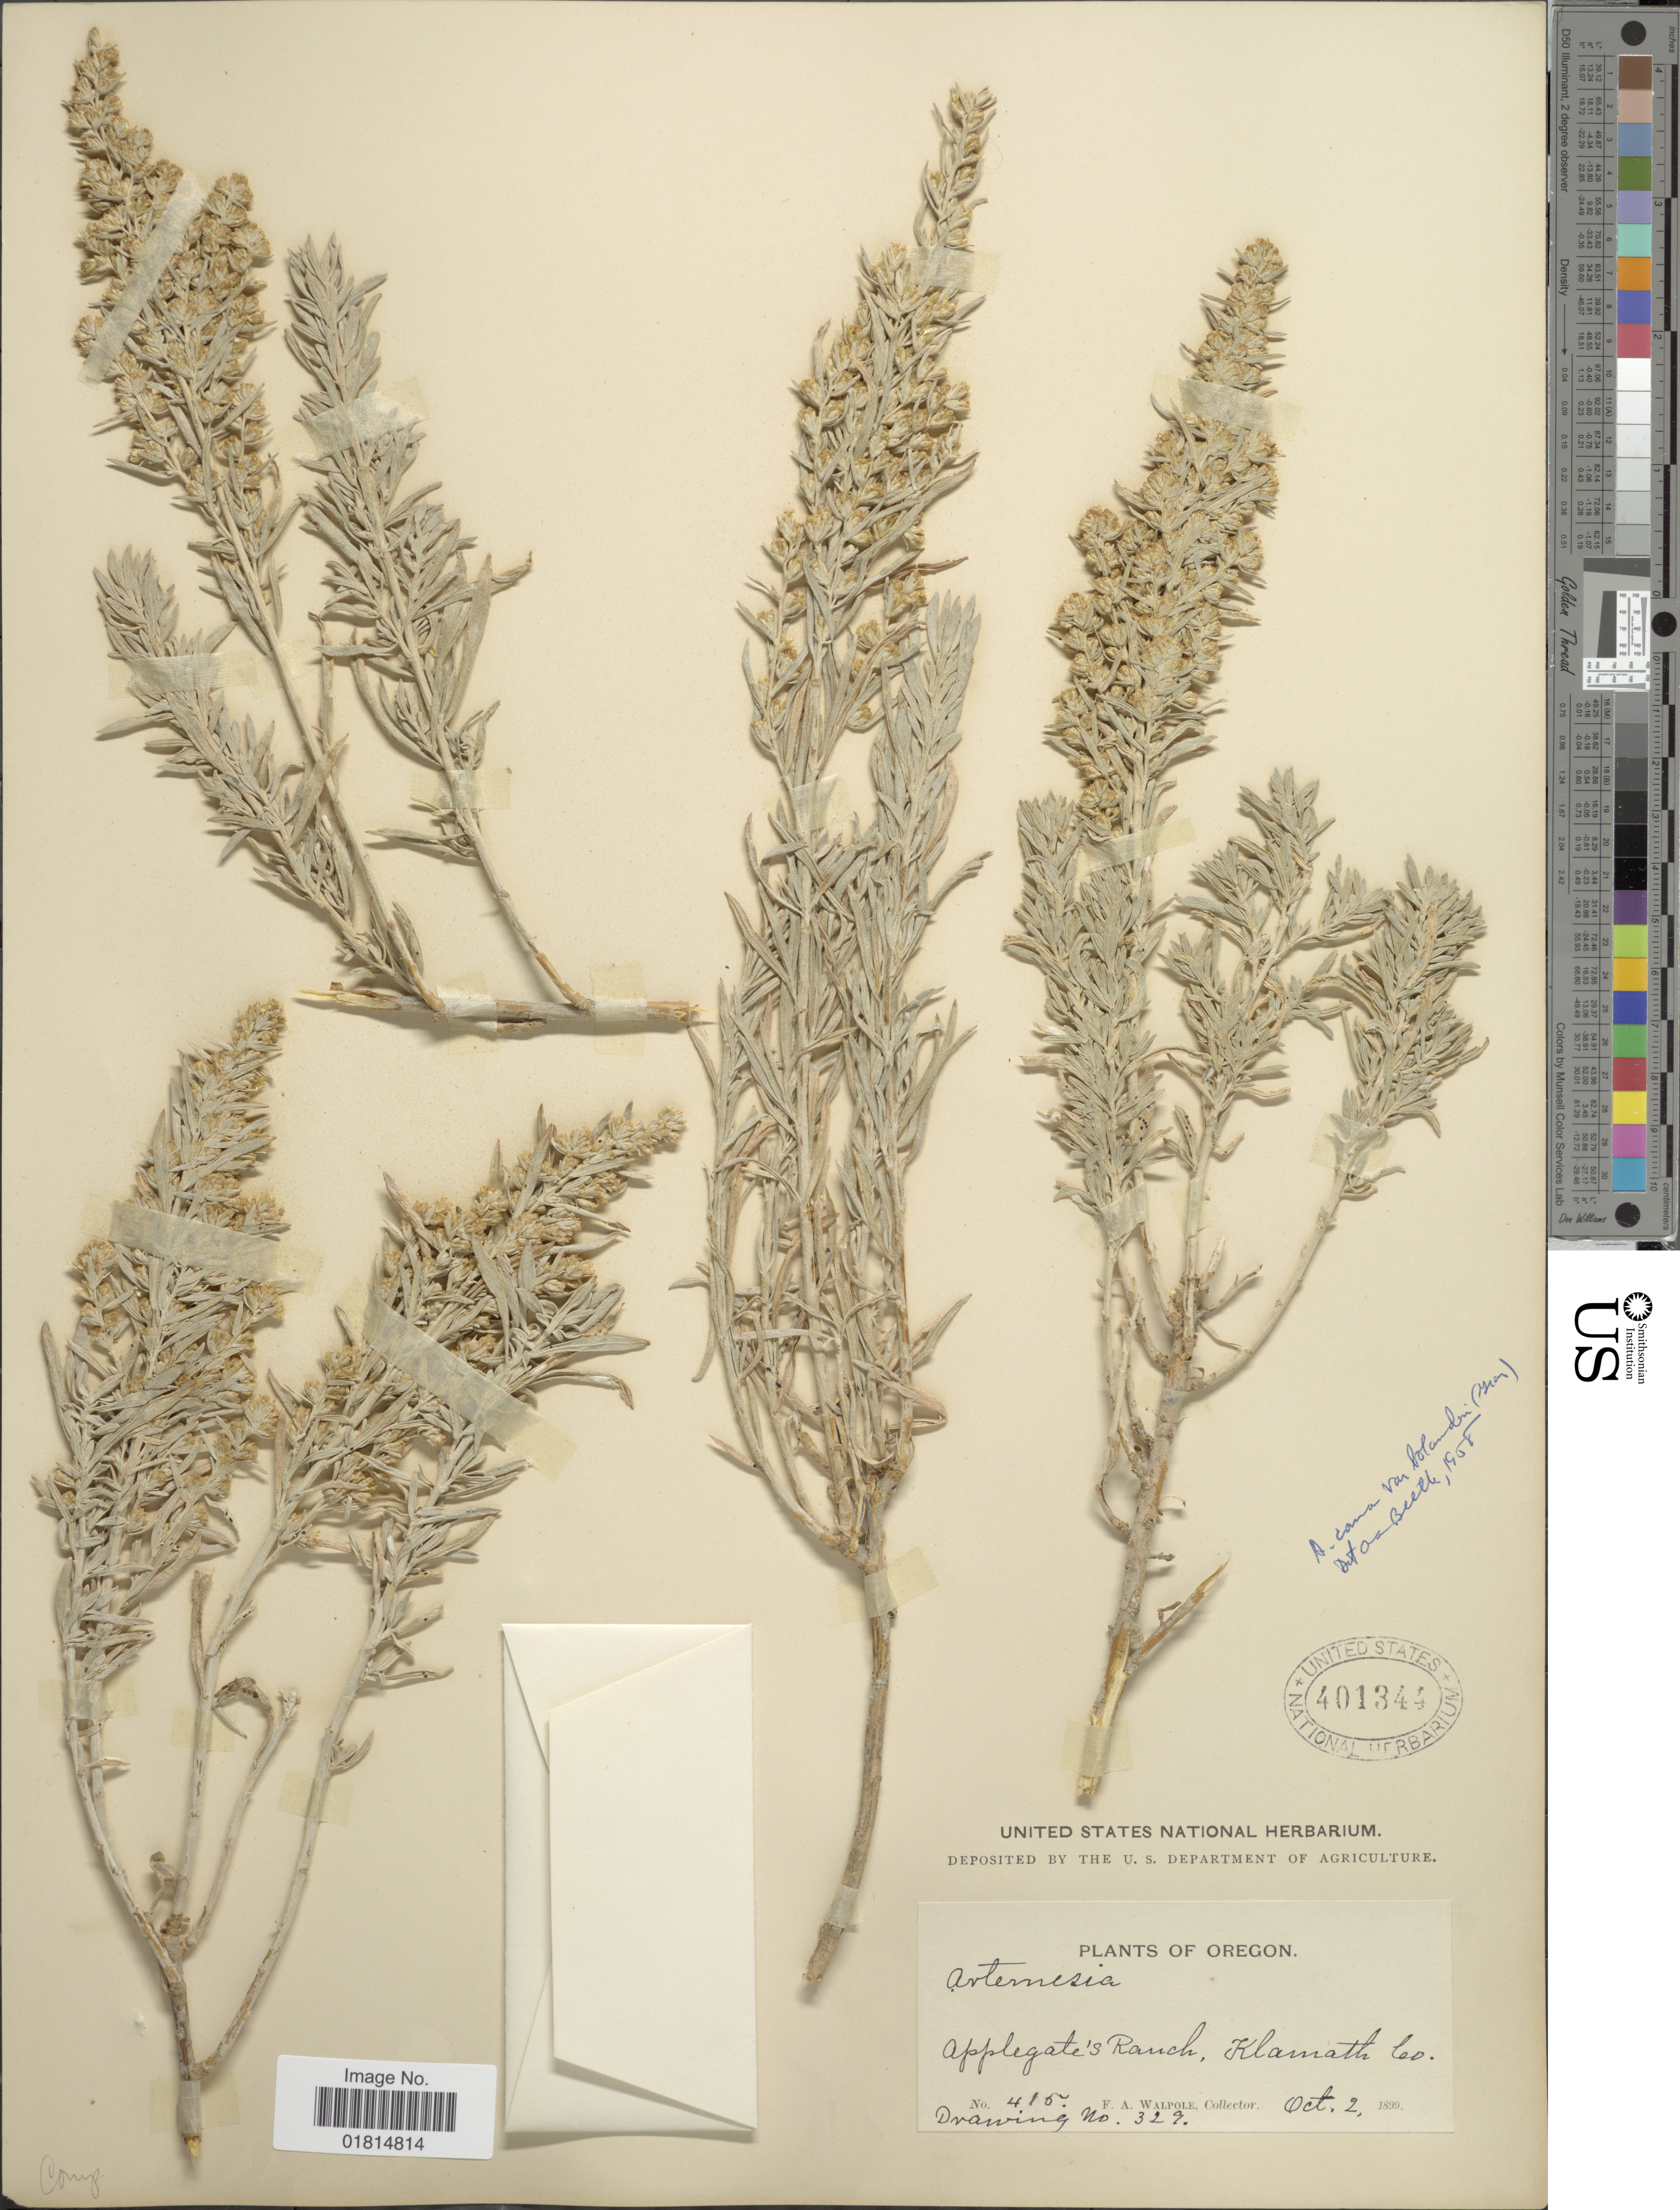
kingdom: Plantae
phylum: Tracheophyta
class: Magnoliopsida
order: Asterales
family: Asteraceae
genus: Artemisia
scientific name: Artemisia cana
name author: Pursh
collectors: F. Walpole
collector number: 415/329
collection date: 1899-10-02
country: United States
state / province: Oregon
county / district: Klamath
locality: Applegate's Ranch. Klamath Co.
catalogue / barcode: US 401344